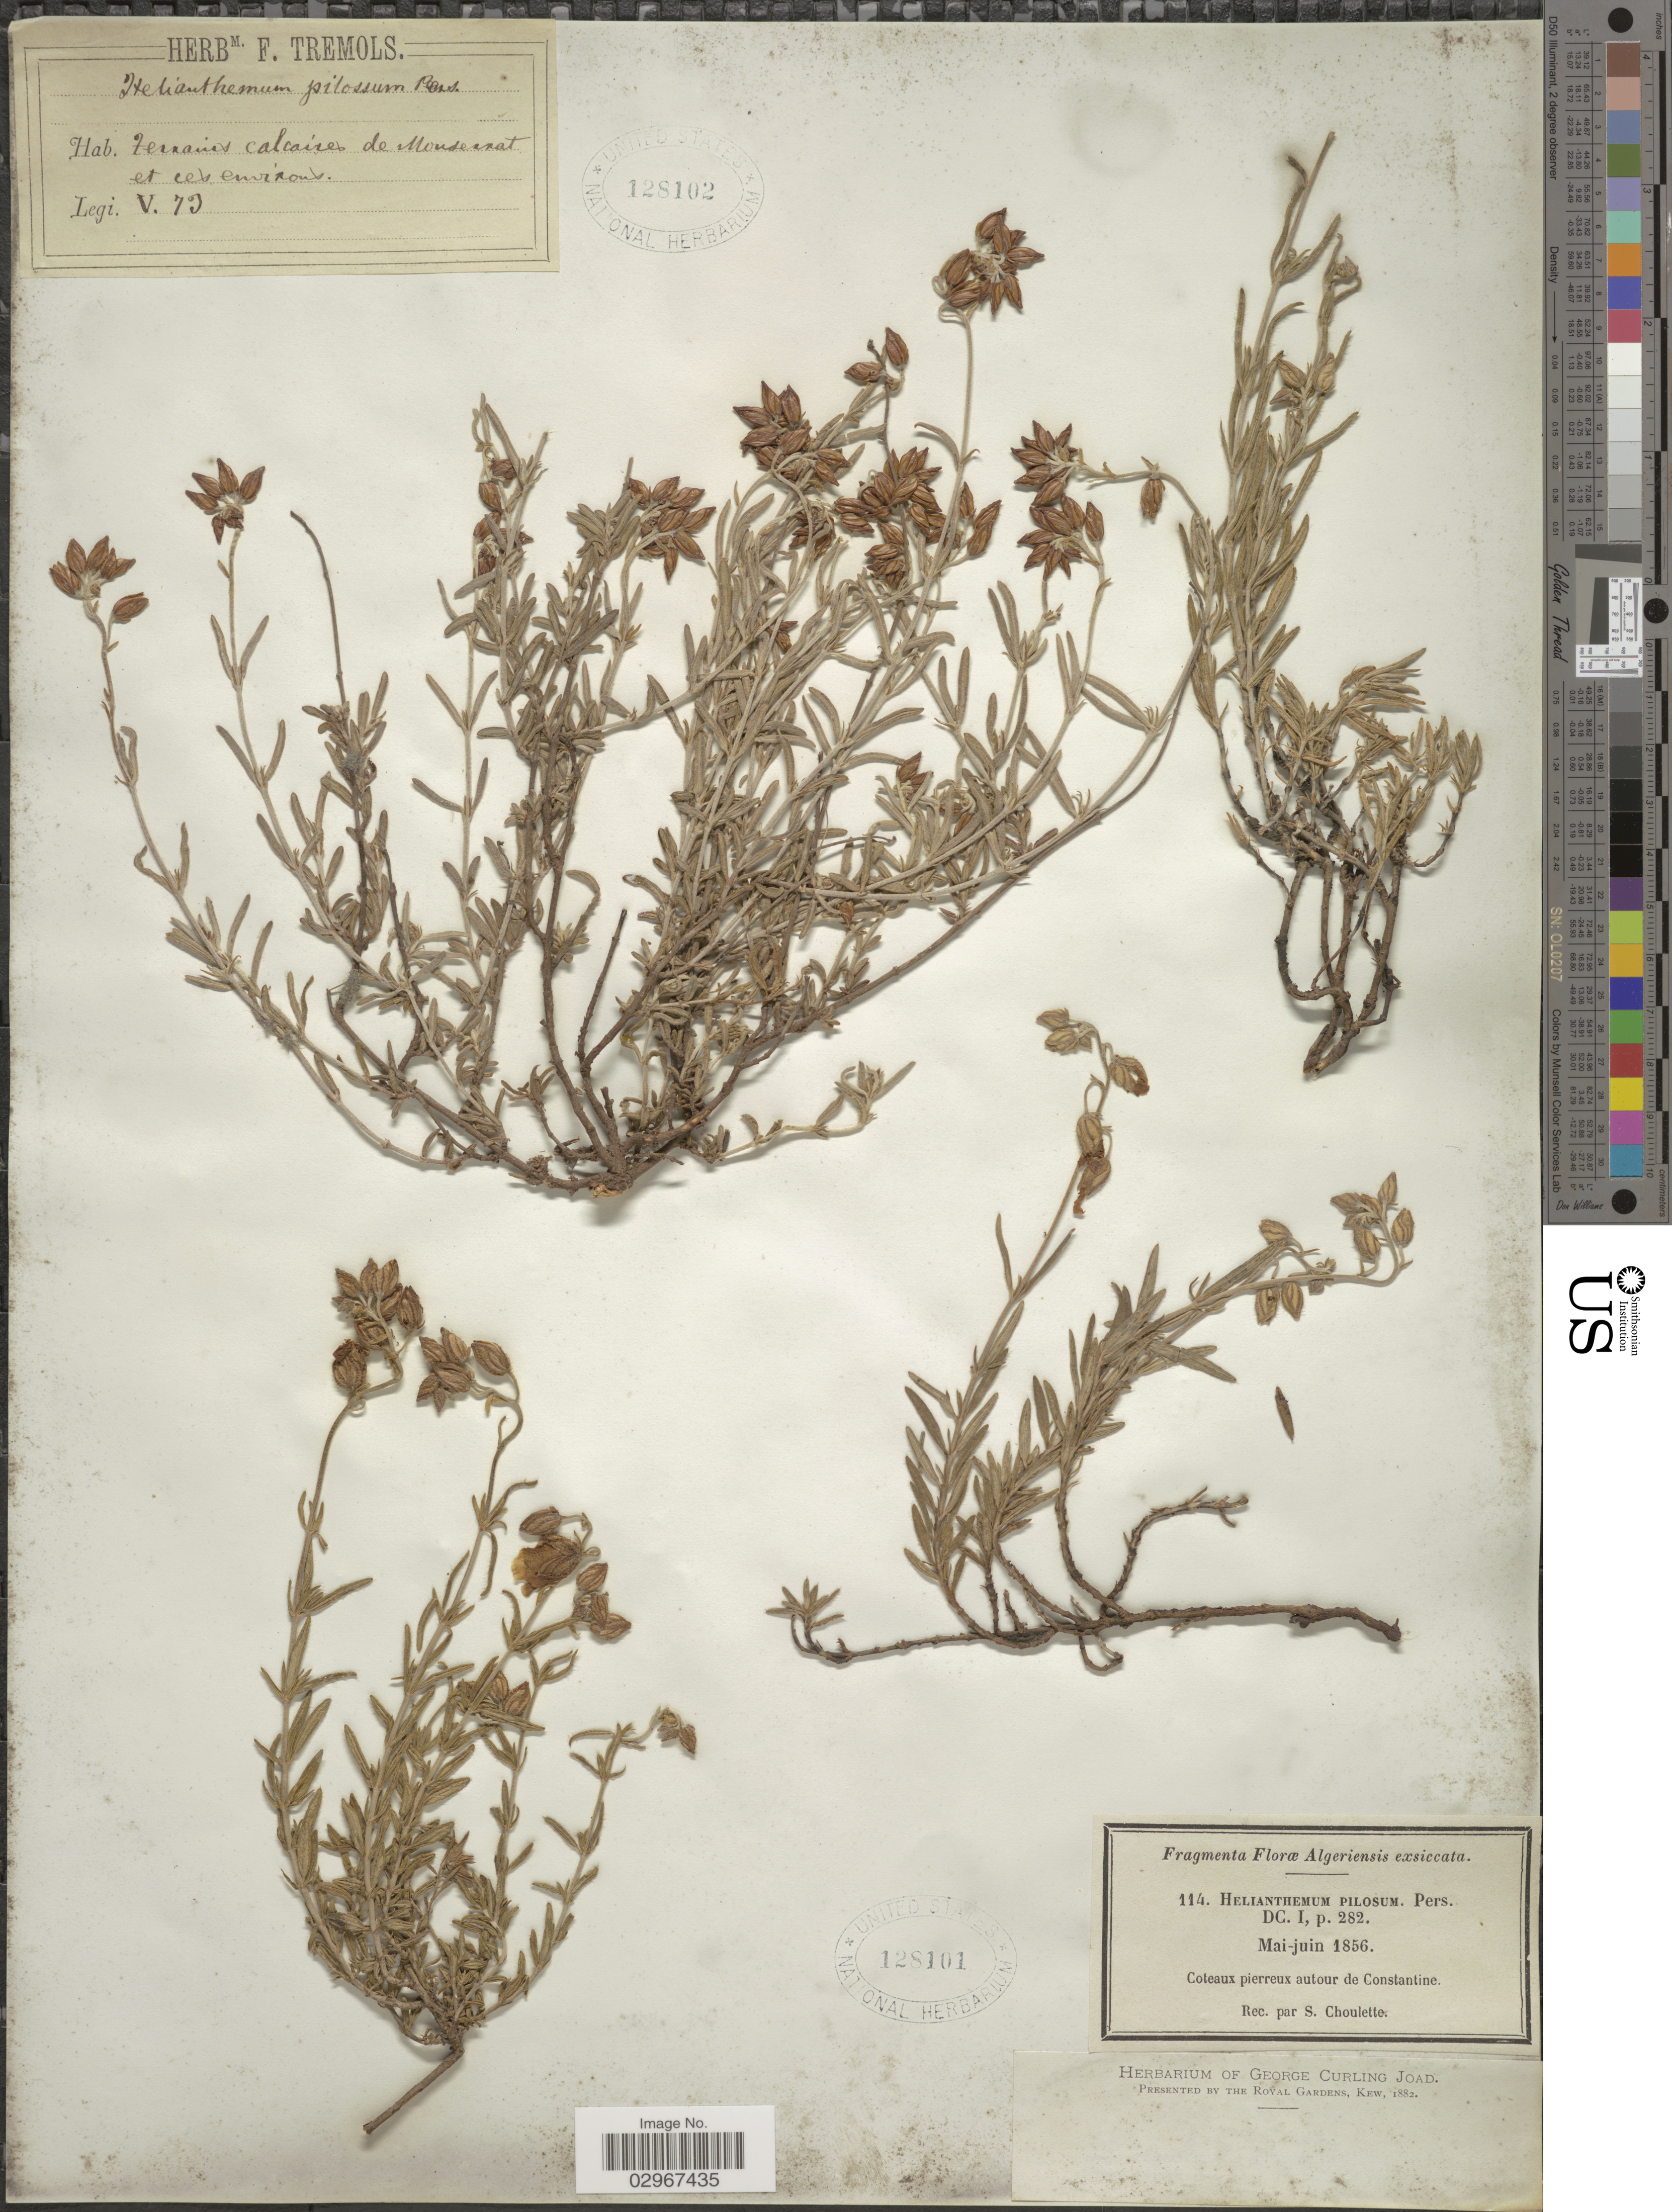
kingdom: Plantae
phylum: Tracheophyta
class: Magnoliopsida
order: Malvales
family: Cistaceae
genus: Helianthemum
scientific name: Helianthemum pilosum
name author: (L.) Pers.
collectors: ex Herb. F. Tremols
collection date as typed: Transcribed d/m/y: /5/73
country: Spain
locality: Terrains calcaires de Monserrat et ces environs.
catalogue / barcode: US 128102-2